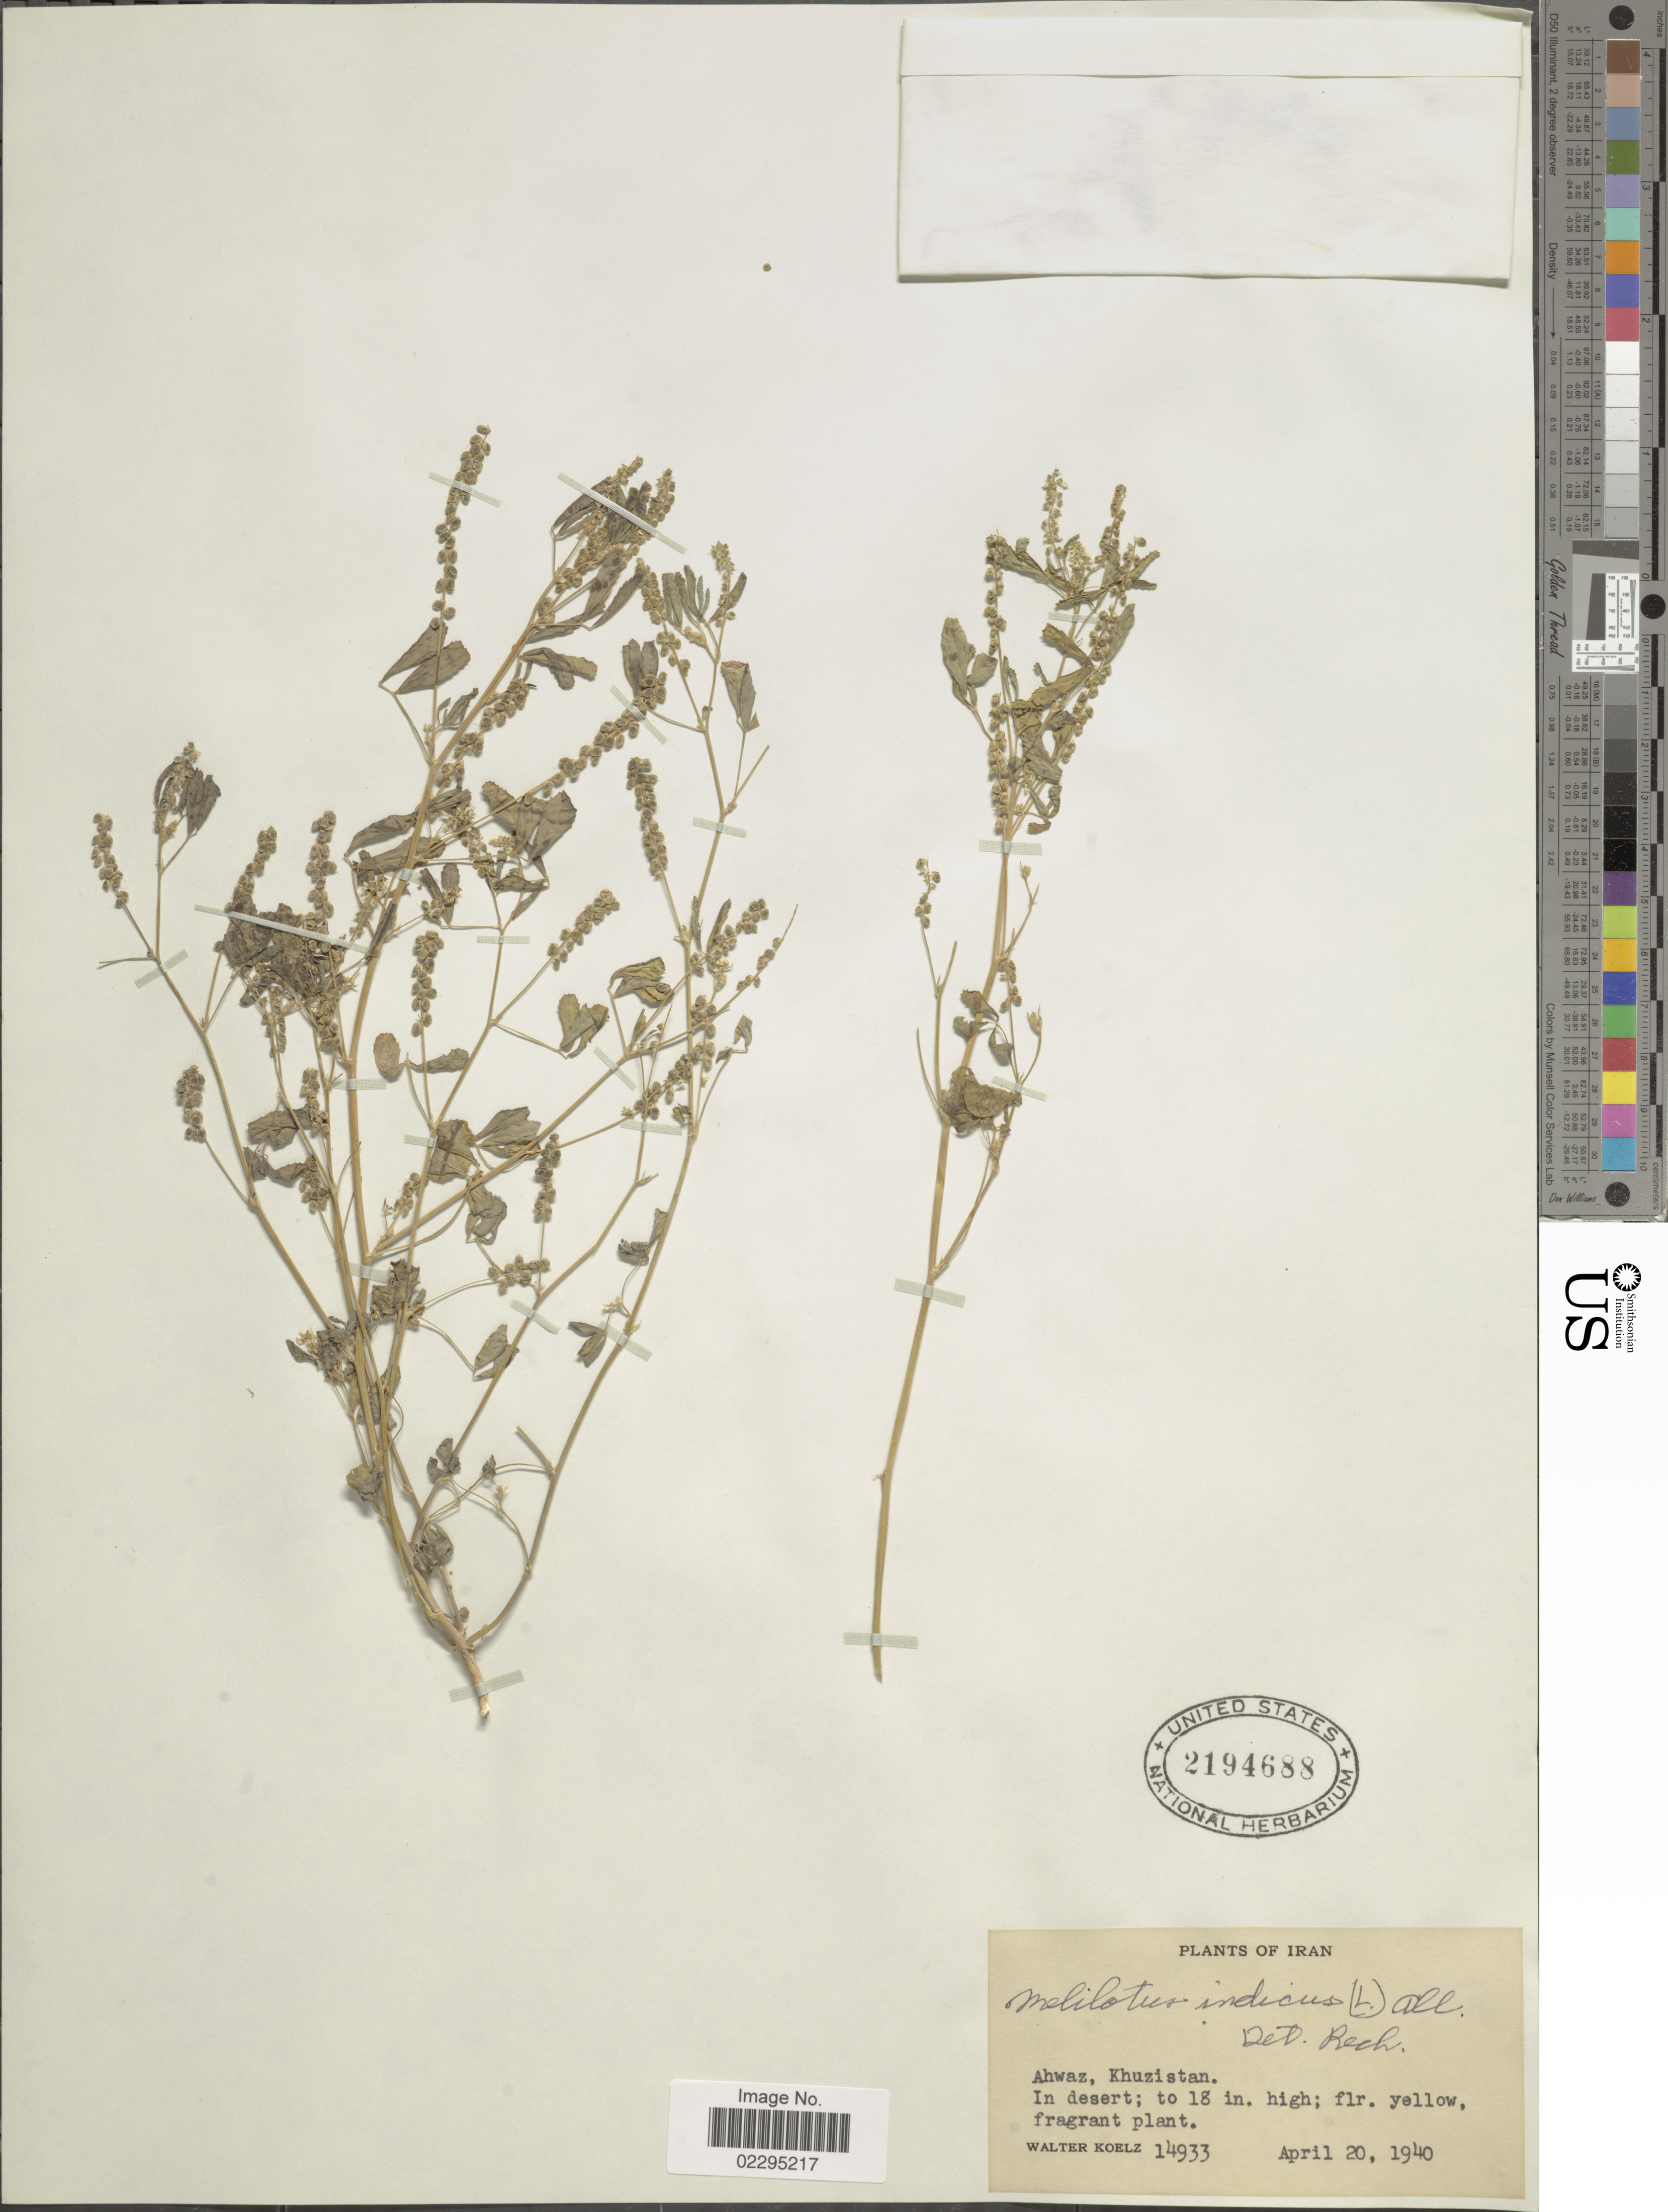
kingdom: Plantae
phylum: Tracheophyta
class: Magnoliopsida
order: Fabales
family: Fabaceae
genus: Melilotus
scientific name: Melilotus indicus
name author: (L.) All.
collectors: W. N. Koelz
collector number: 14933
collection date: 1940-04-20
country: Iran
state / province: Khuzestan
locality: Iran, Ahwaz, Khuzistan, In desert.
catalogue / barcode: US 2194688